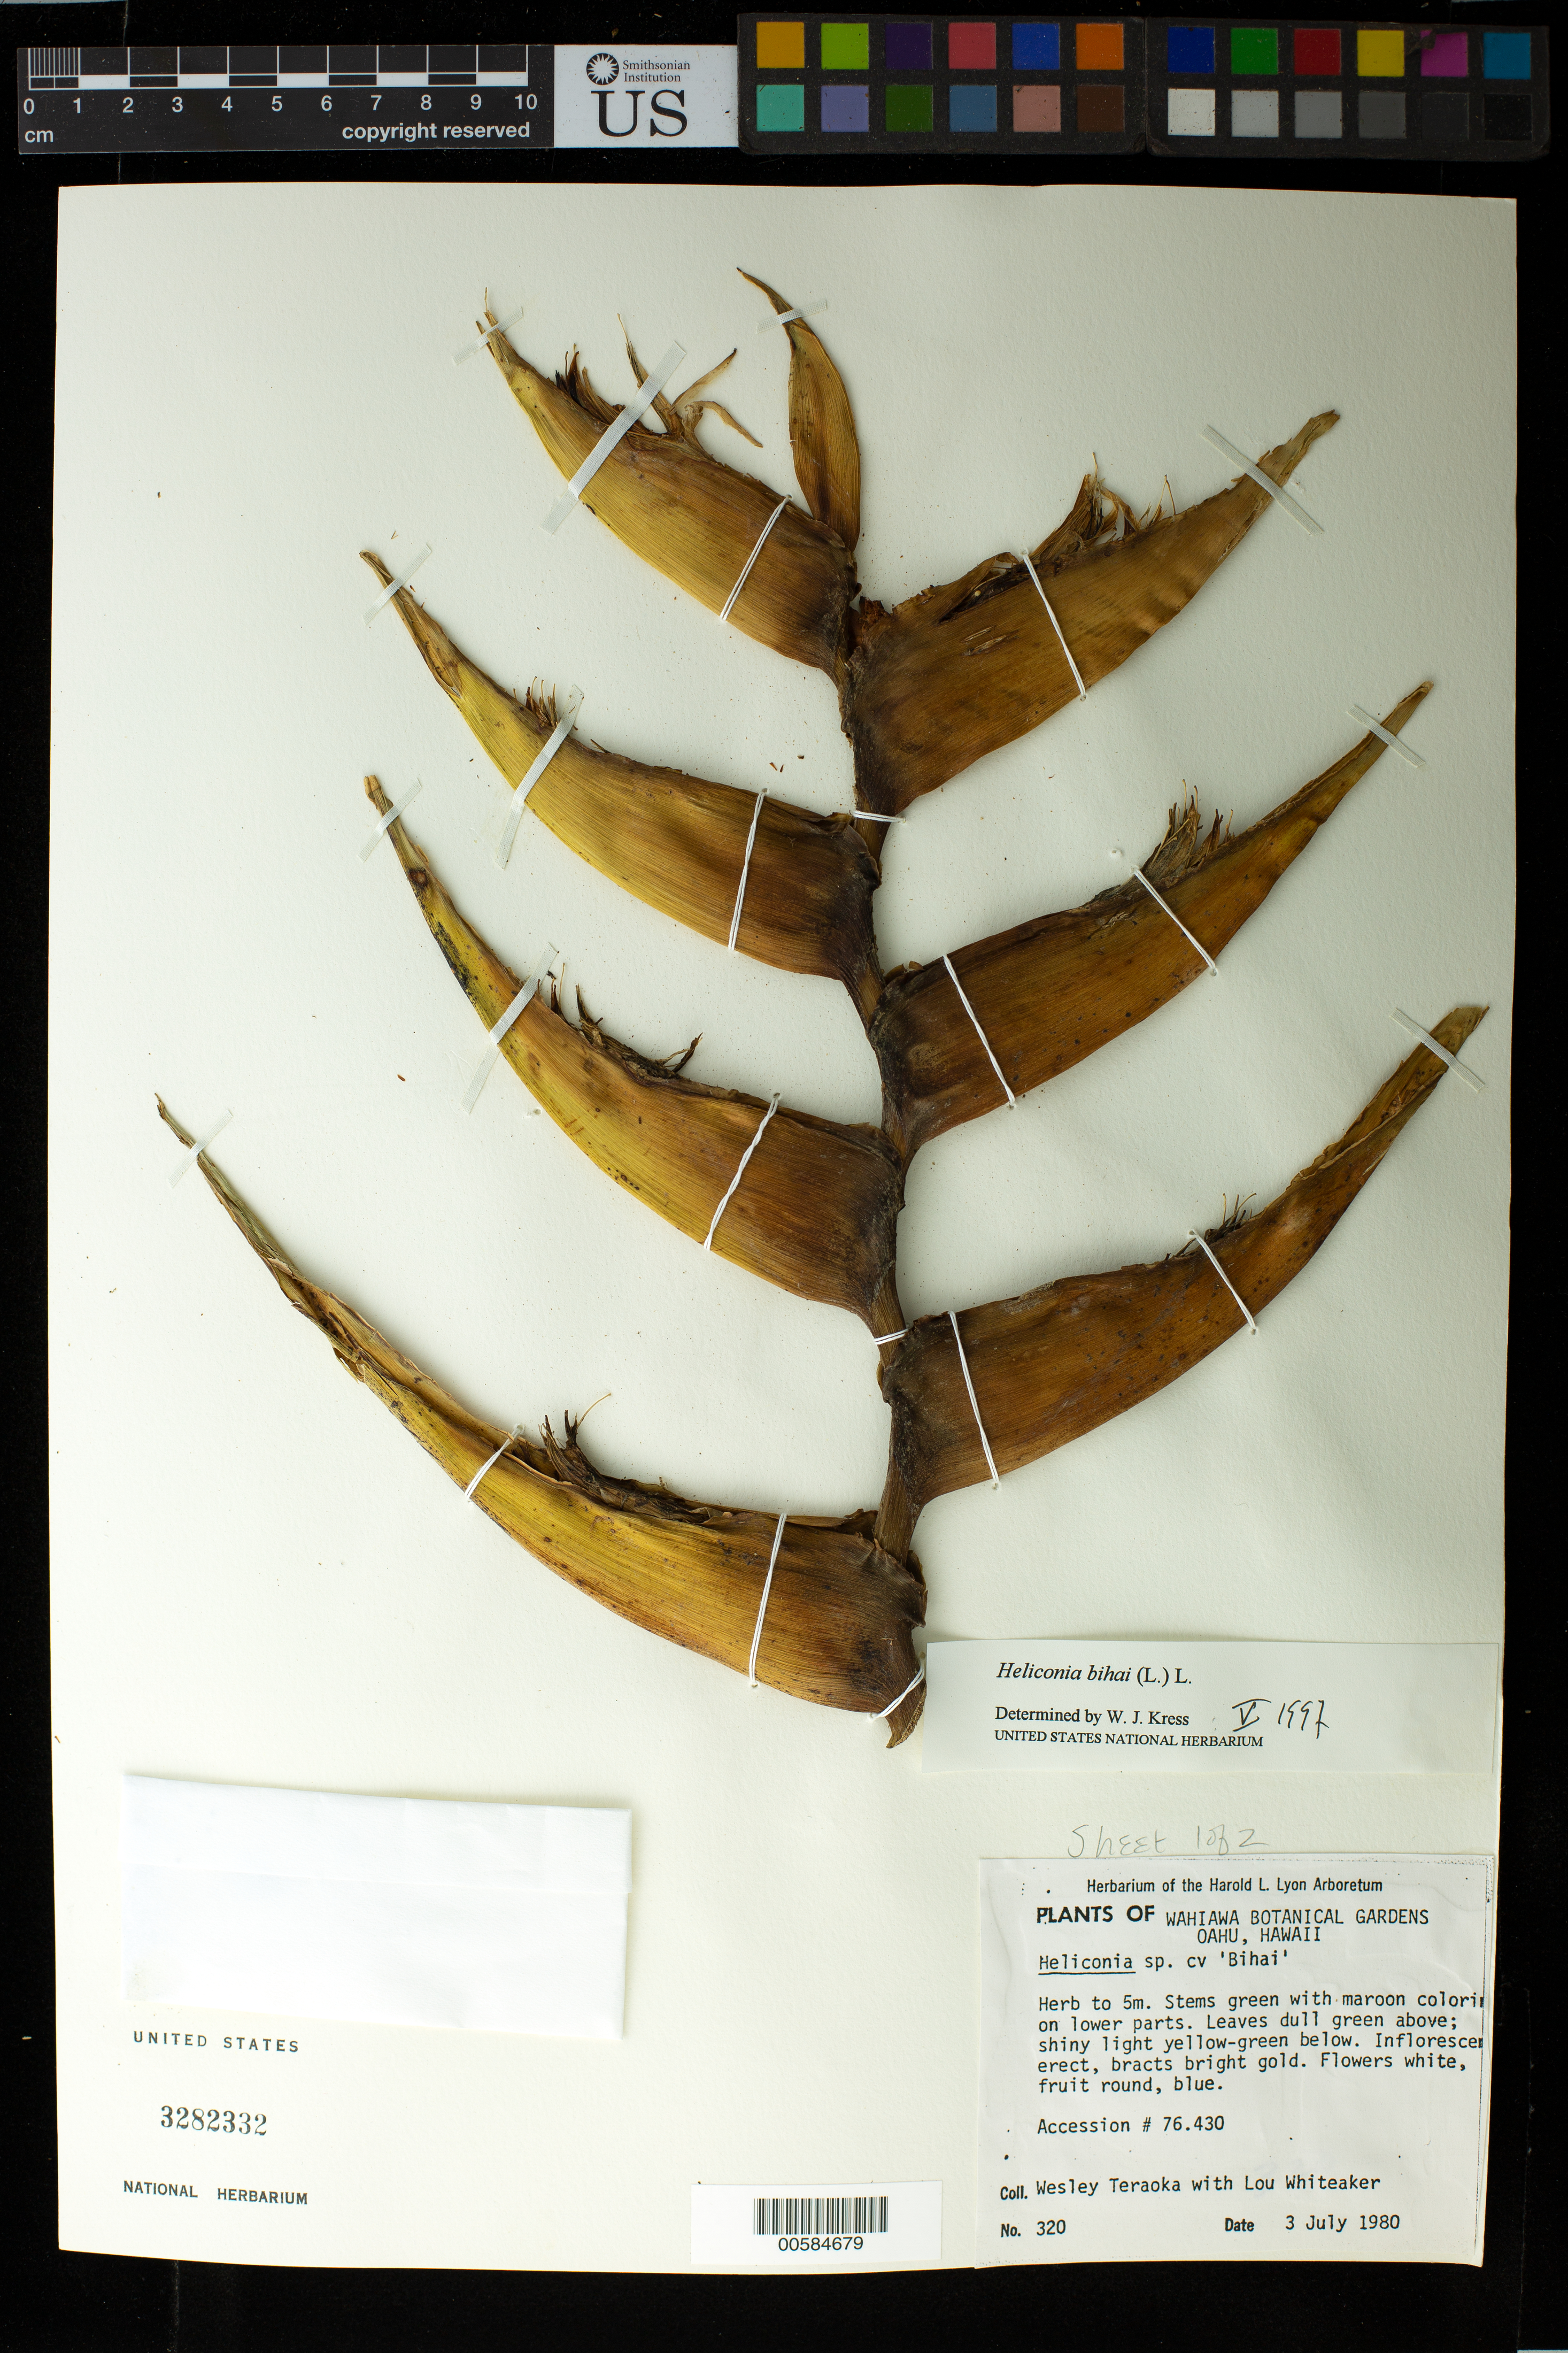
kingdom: Plantae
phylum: Tracheophyta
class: Liliopsida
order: Zingiberales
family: Heliconiaceae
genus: Heliconia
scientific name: Heliconia bihai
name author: (L.) L.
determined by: Kress, W. J., (US), Smithsonian Institution - National Museum of Natural History (UNITED STATES)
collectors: W. Teraoka & L. Whiteaker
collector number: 320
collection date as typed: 3 Jul 1980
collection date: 1980-07-03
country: United States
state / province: Hawaii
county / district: Honolulu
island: Oahu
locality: Wahiawa Botanical Gardens.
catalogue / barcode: US 3282332